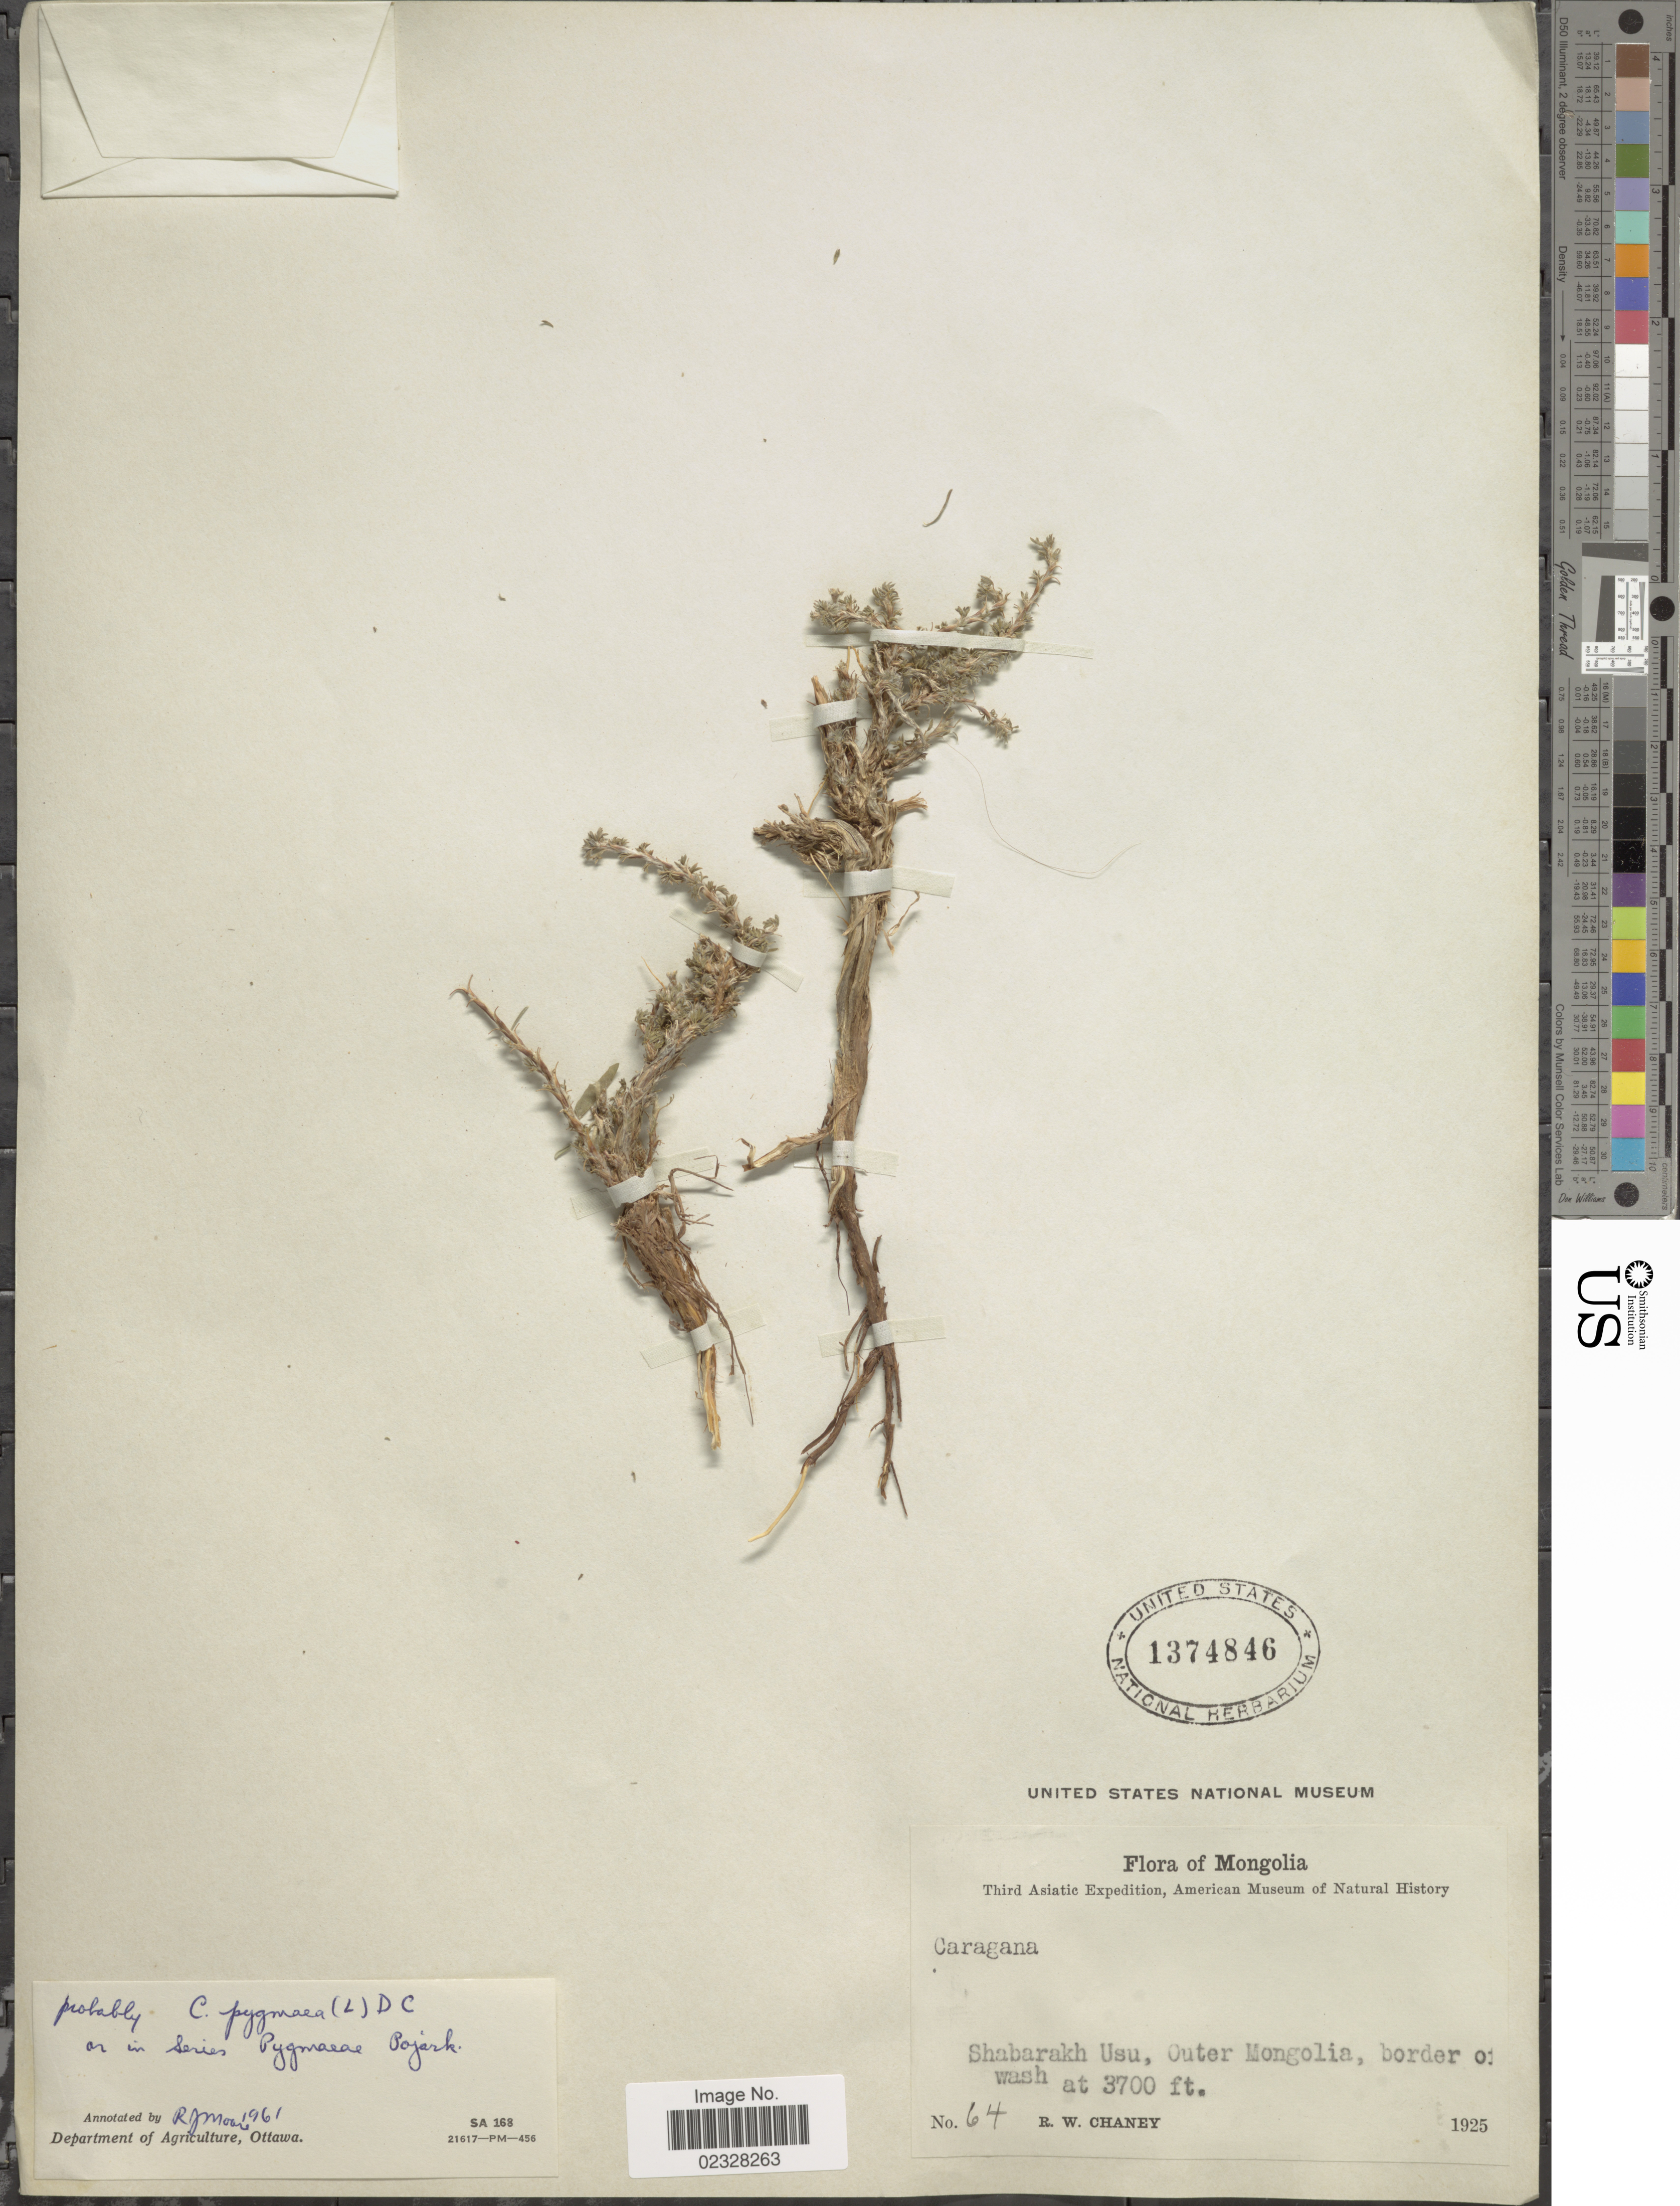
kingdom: Plantae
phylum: Tracheophyta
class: Magnoliopsida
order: Fabales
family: Fabaceae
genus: Caragana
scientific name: Caragana pygmaea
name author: (L.) DC.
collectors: R. Chaney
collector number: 64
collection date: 1925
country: Mongolia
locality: Shabarakh Usu, Outer Mongolia, border of wash.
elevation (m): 1128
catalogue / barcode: US 1374846